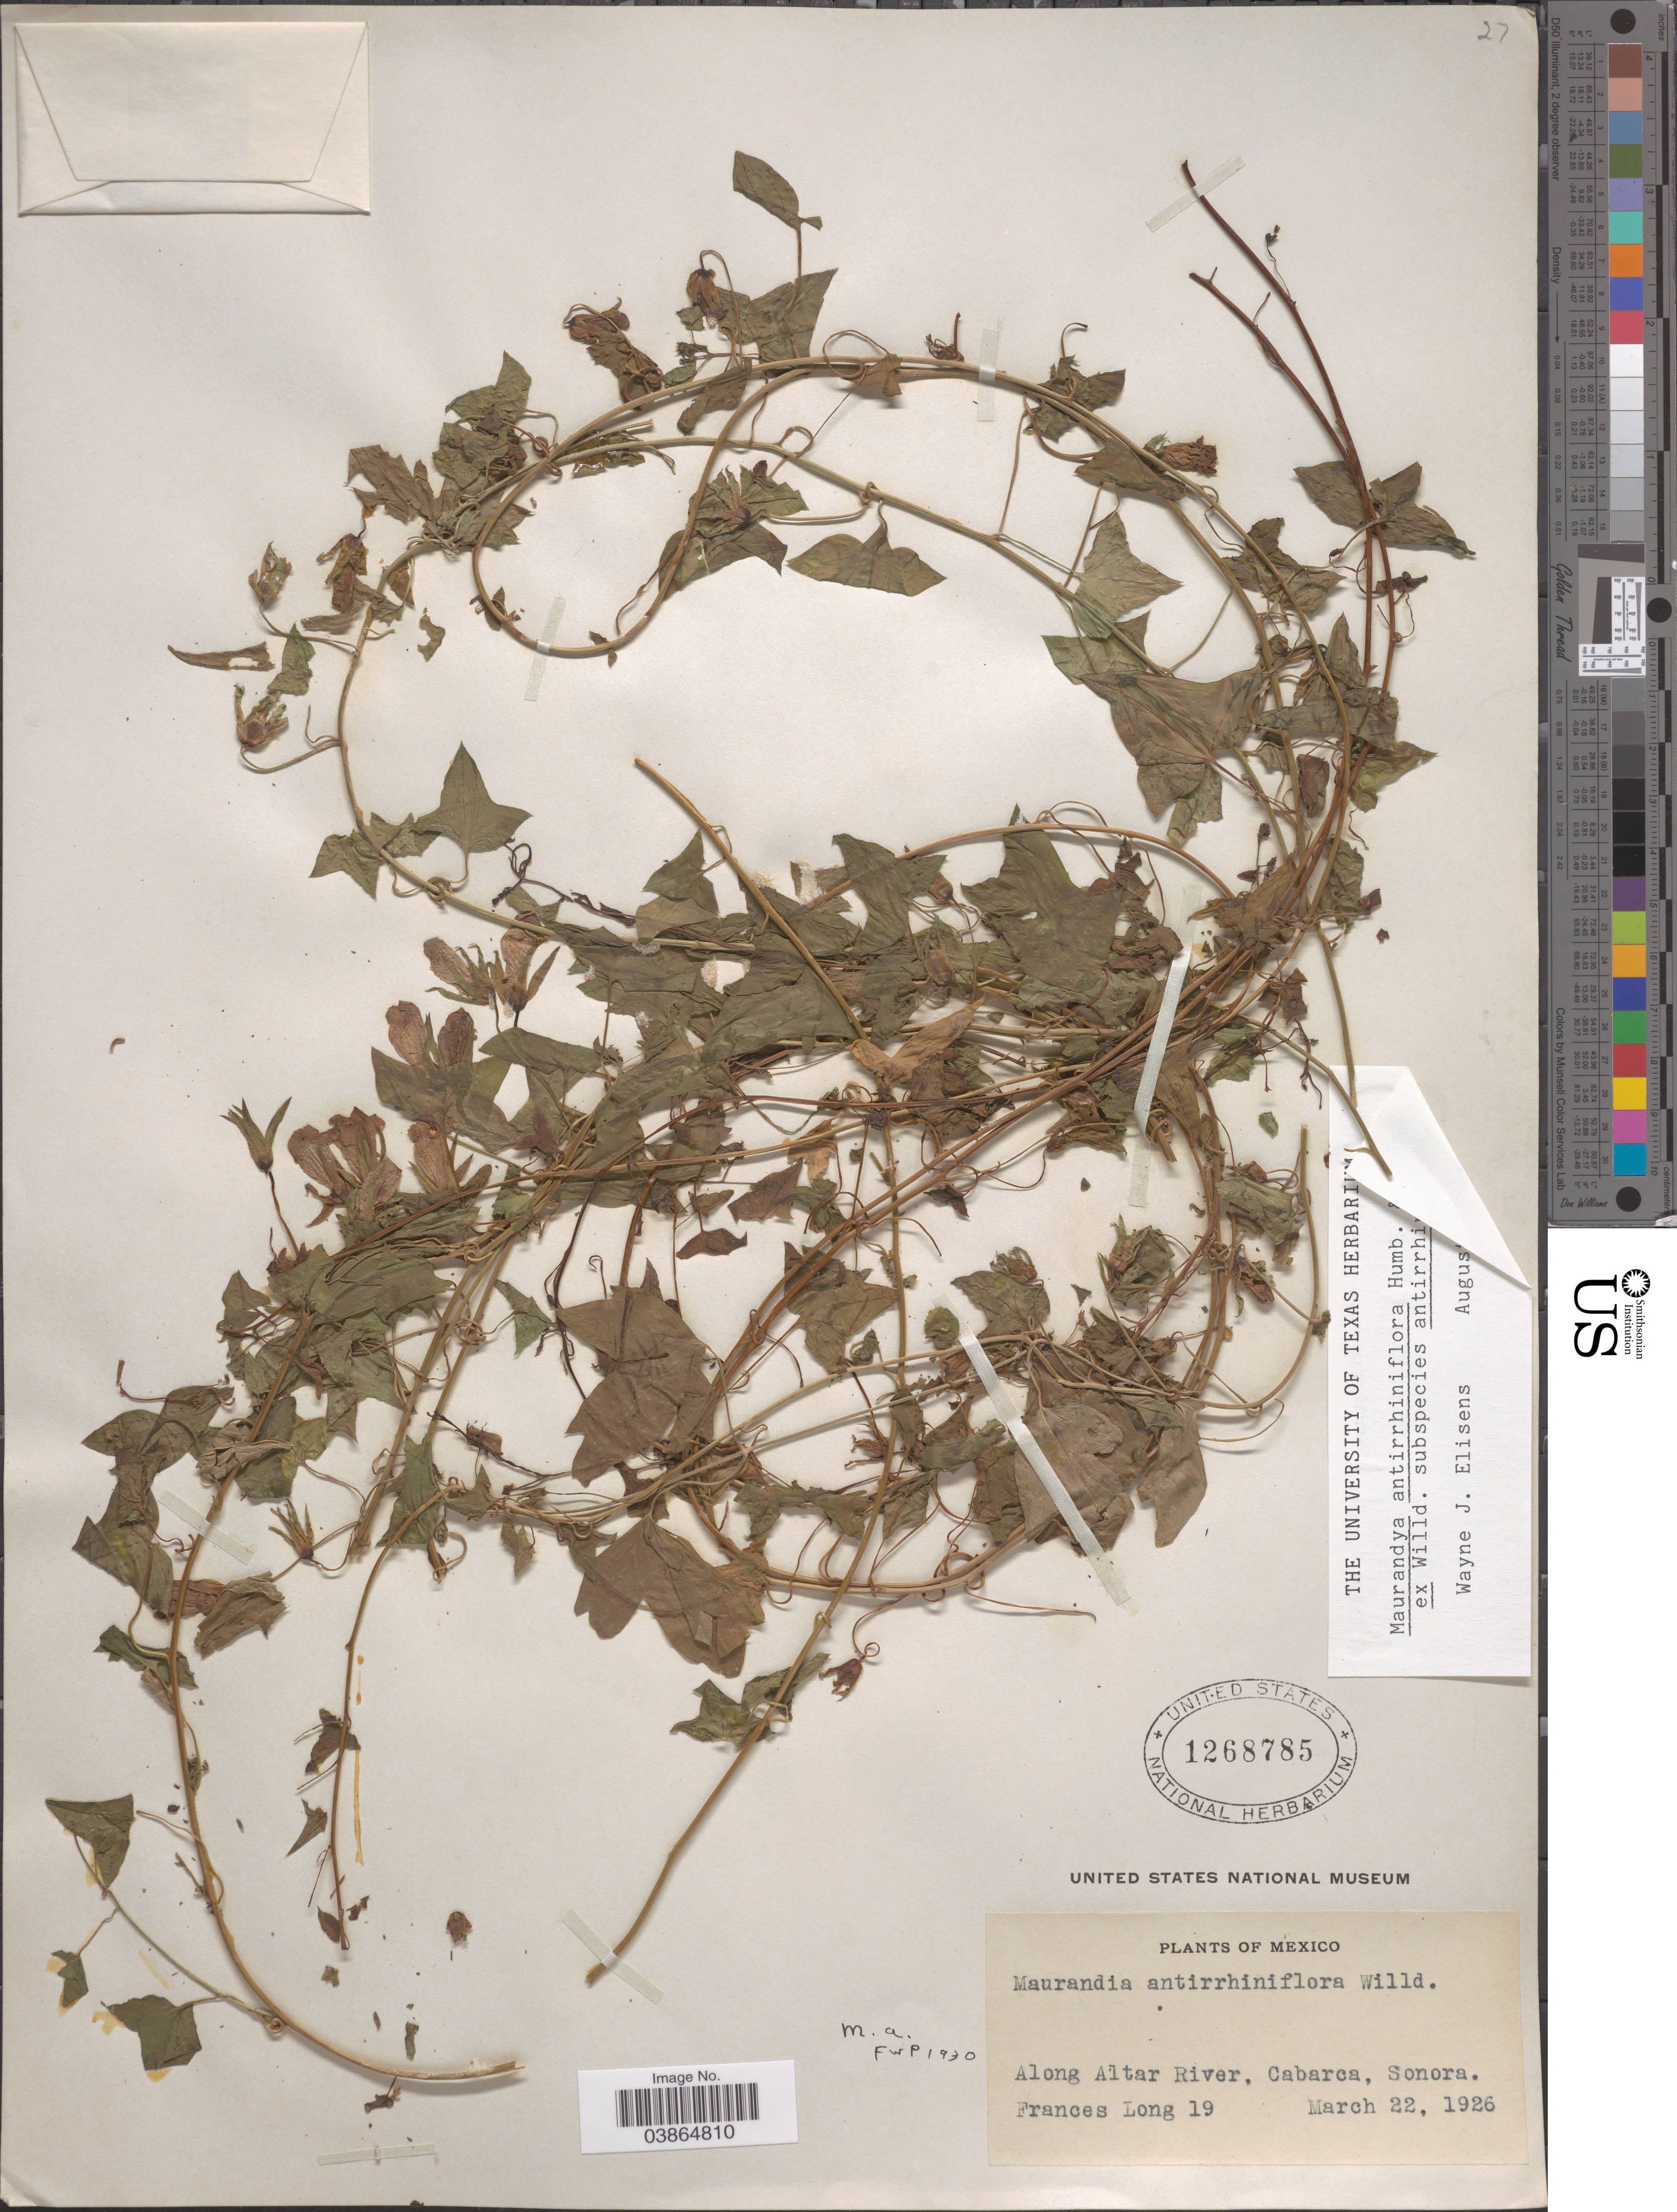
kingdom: Plantae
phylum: Tracheophyta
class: Magnoliopsida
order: Lamiales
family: Plantaginaceae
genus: Maurandya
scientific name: Maurandya antirrhiniflora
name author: Humb. & Bonpl. ex Willd.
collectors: F. Long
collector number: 19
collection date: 1926-03-22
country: Mexico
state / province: Sonora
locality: Along Altar River, Cabarca.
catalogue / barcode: US 1268785